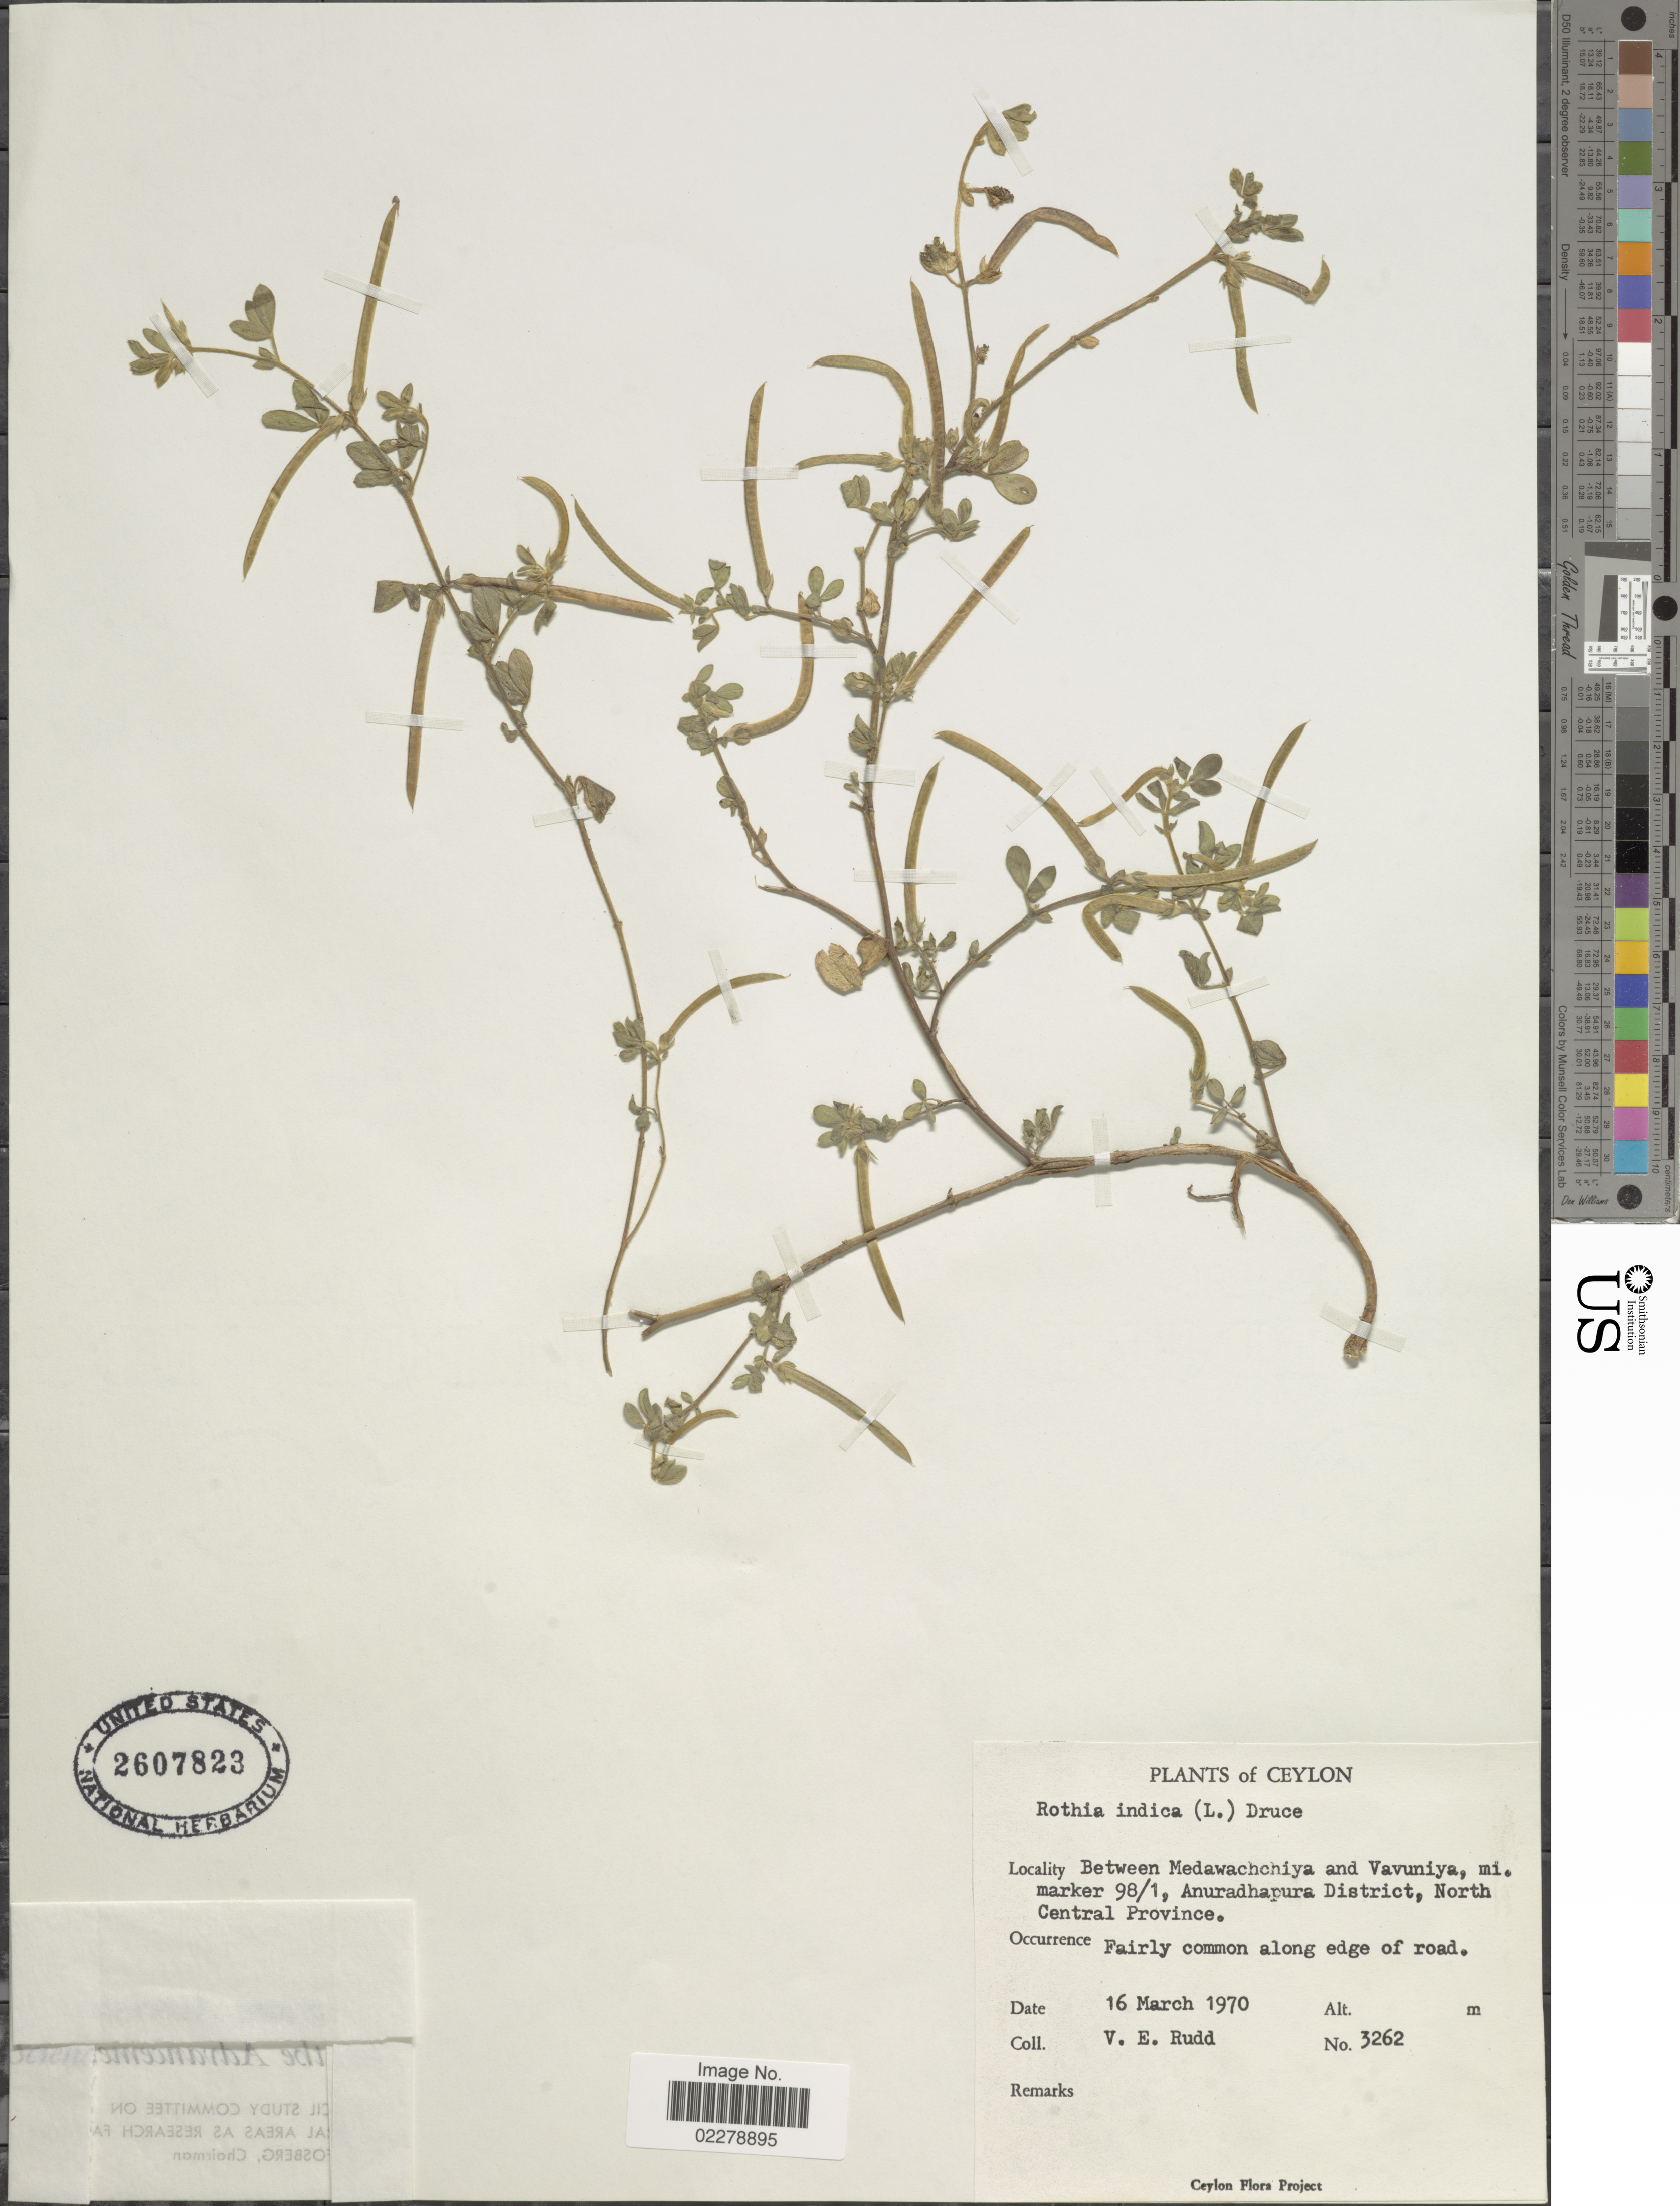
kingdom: Plantae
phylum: Tracheophyta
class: Magnoliopsida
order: Fabales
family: Fabaceae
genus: Rothia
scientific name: Rothia indica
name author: (L.) Druce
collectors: V. E. Rudd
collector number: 3262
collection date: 1970-03-16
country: Sri Lanka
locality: Ceylon, Between Medawachchiya and Vavuniya, mi. marker 98/1, Anuradhapura District, North Central Province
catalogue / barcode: US 2607823